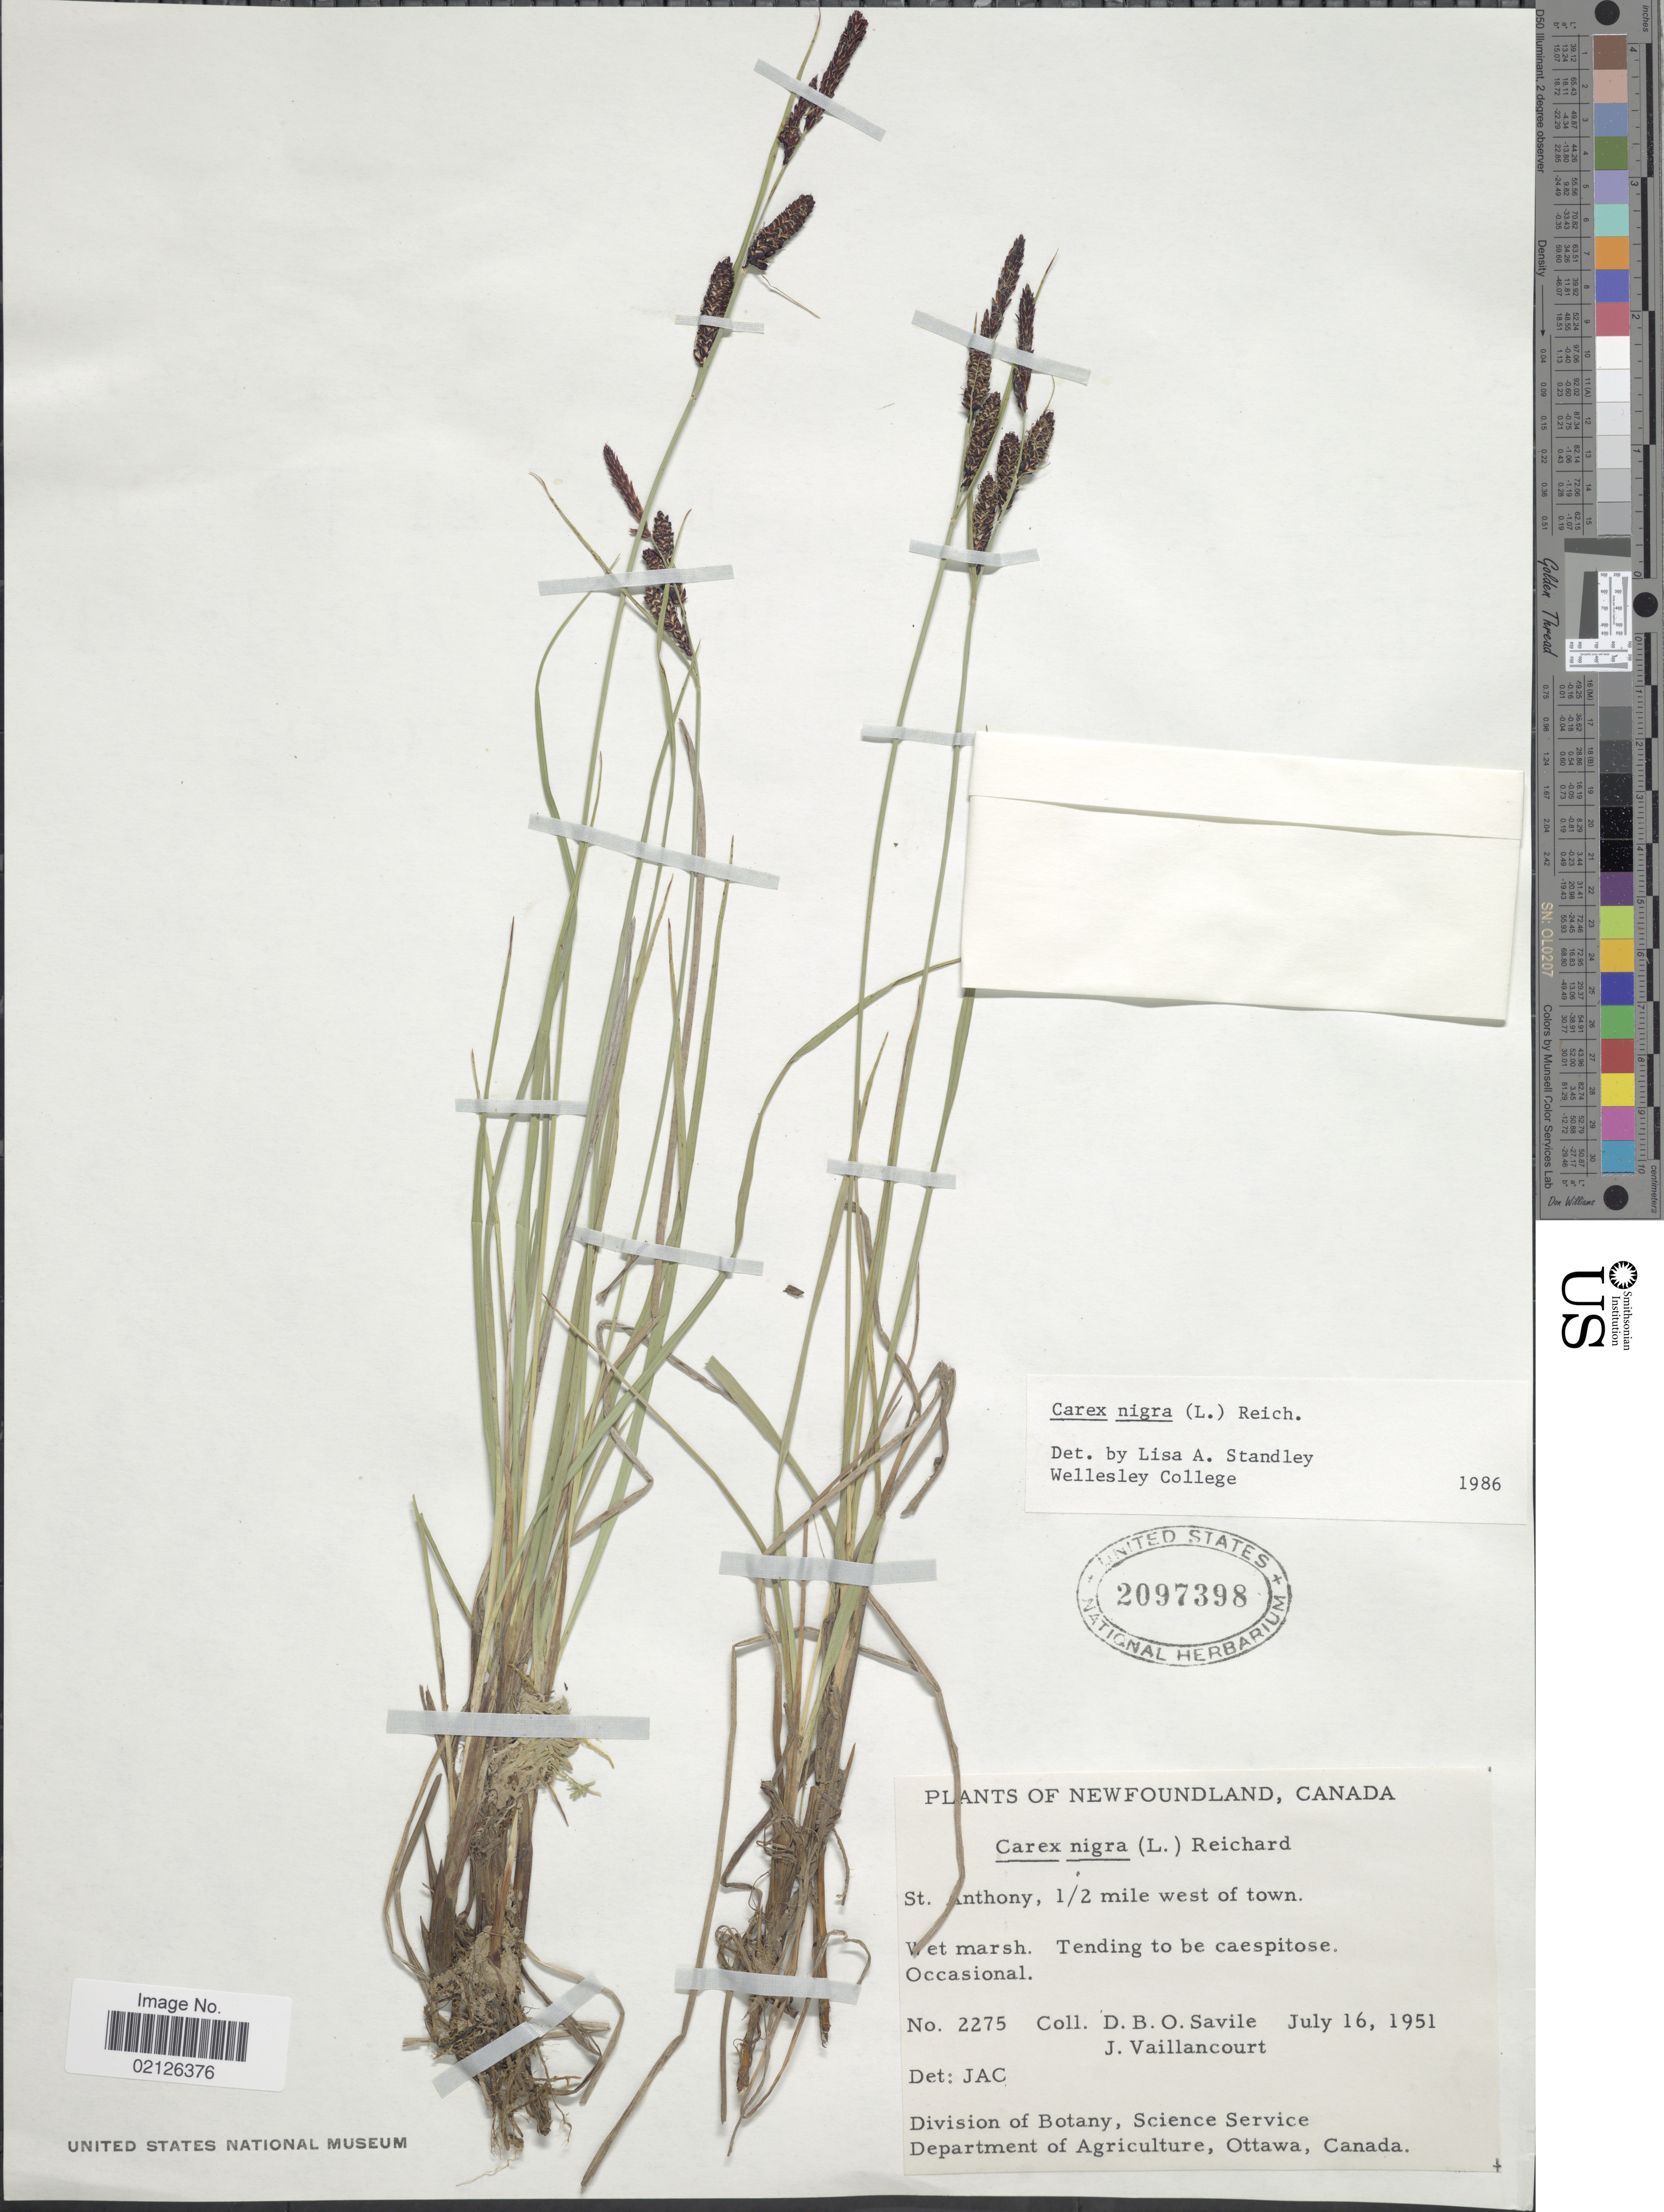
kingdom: Plantae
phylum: Tracheophyta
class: Liliopsida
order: Poales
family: Cyperaceae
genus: Carex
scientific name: Carex nigra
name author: (L.) Reichard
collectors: D. Savile & J. Vaillancourt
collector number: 2275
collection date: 1951-07-16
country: Canada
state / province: Newfoundland and Labrador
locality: St Anthony, ½ mile west of town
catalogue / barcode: US 2097398